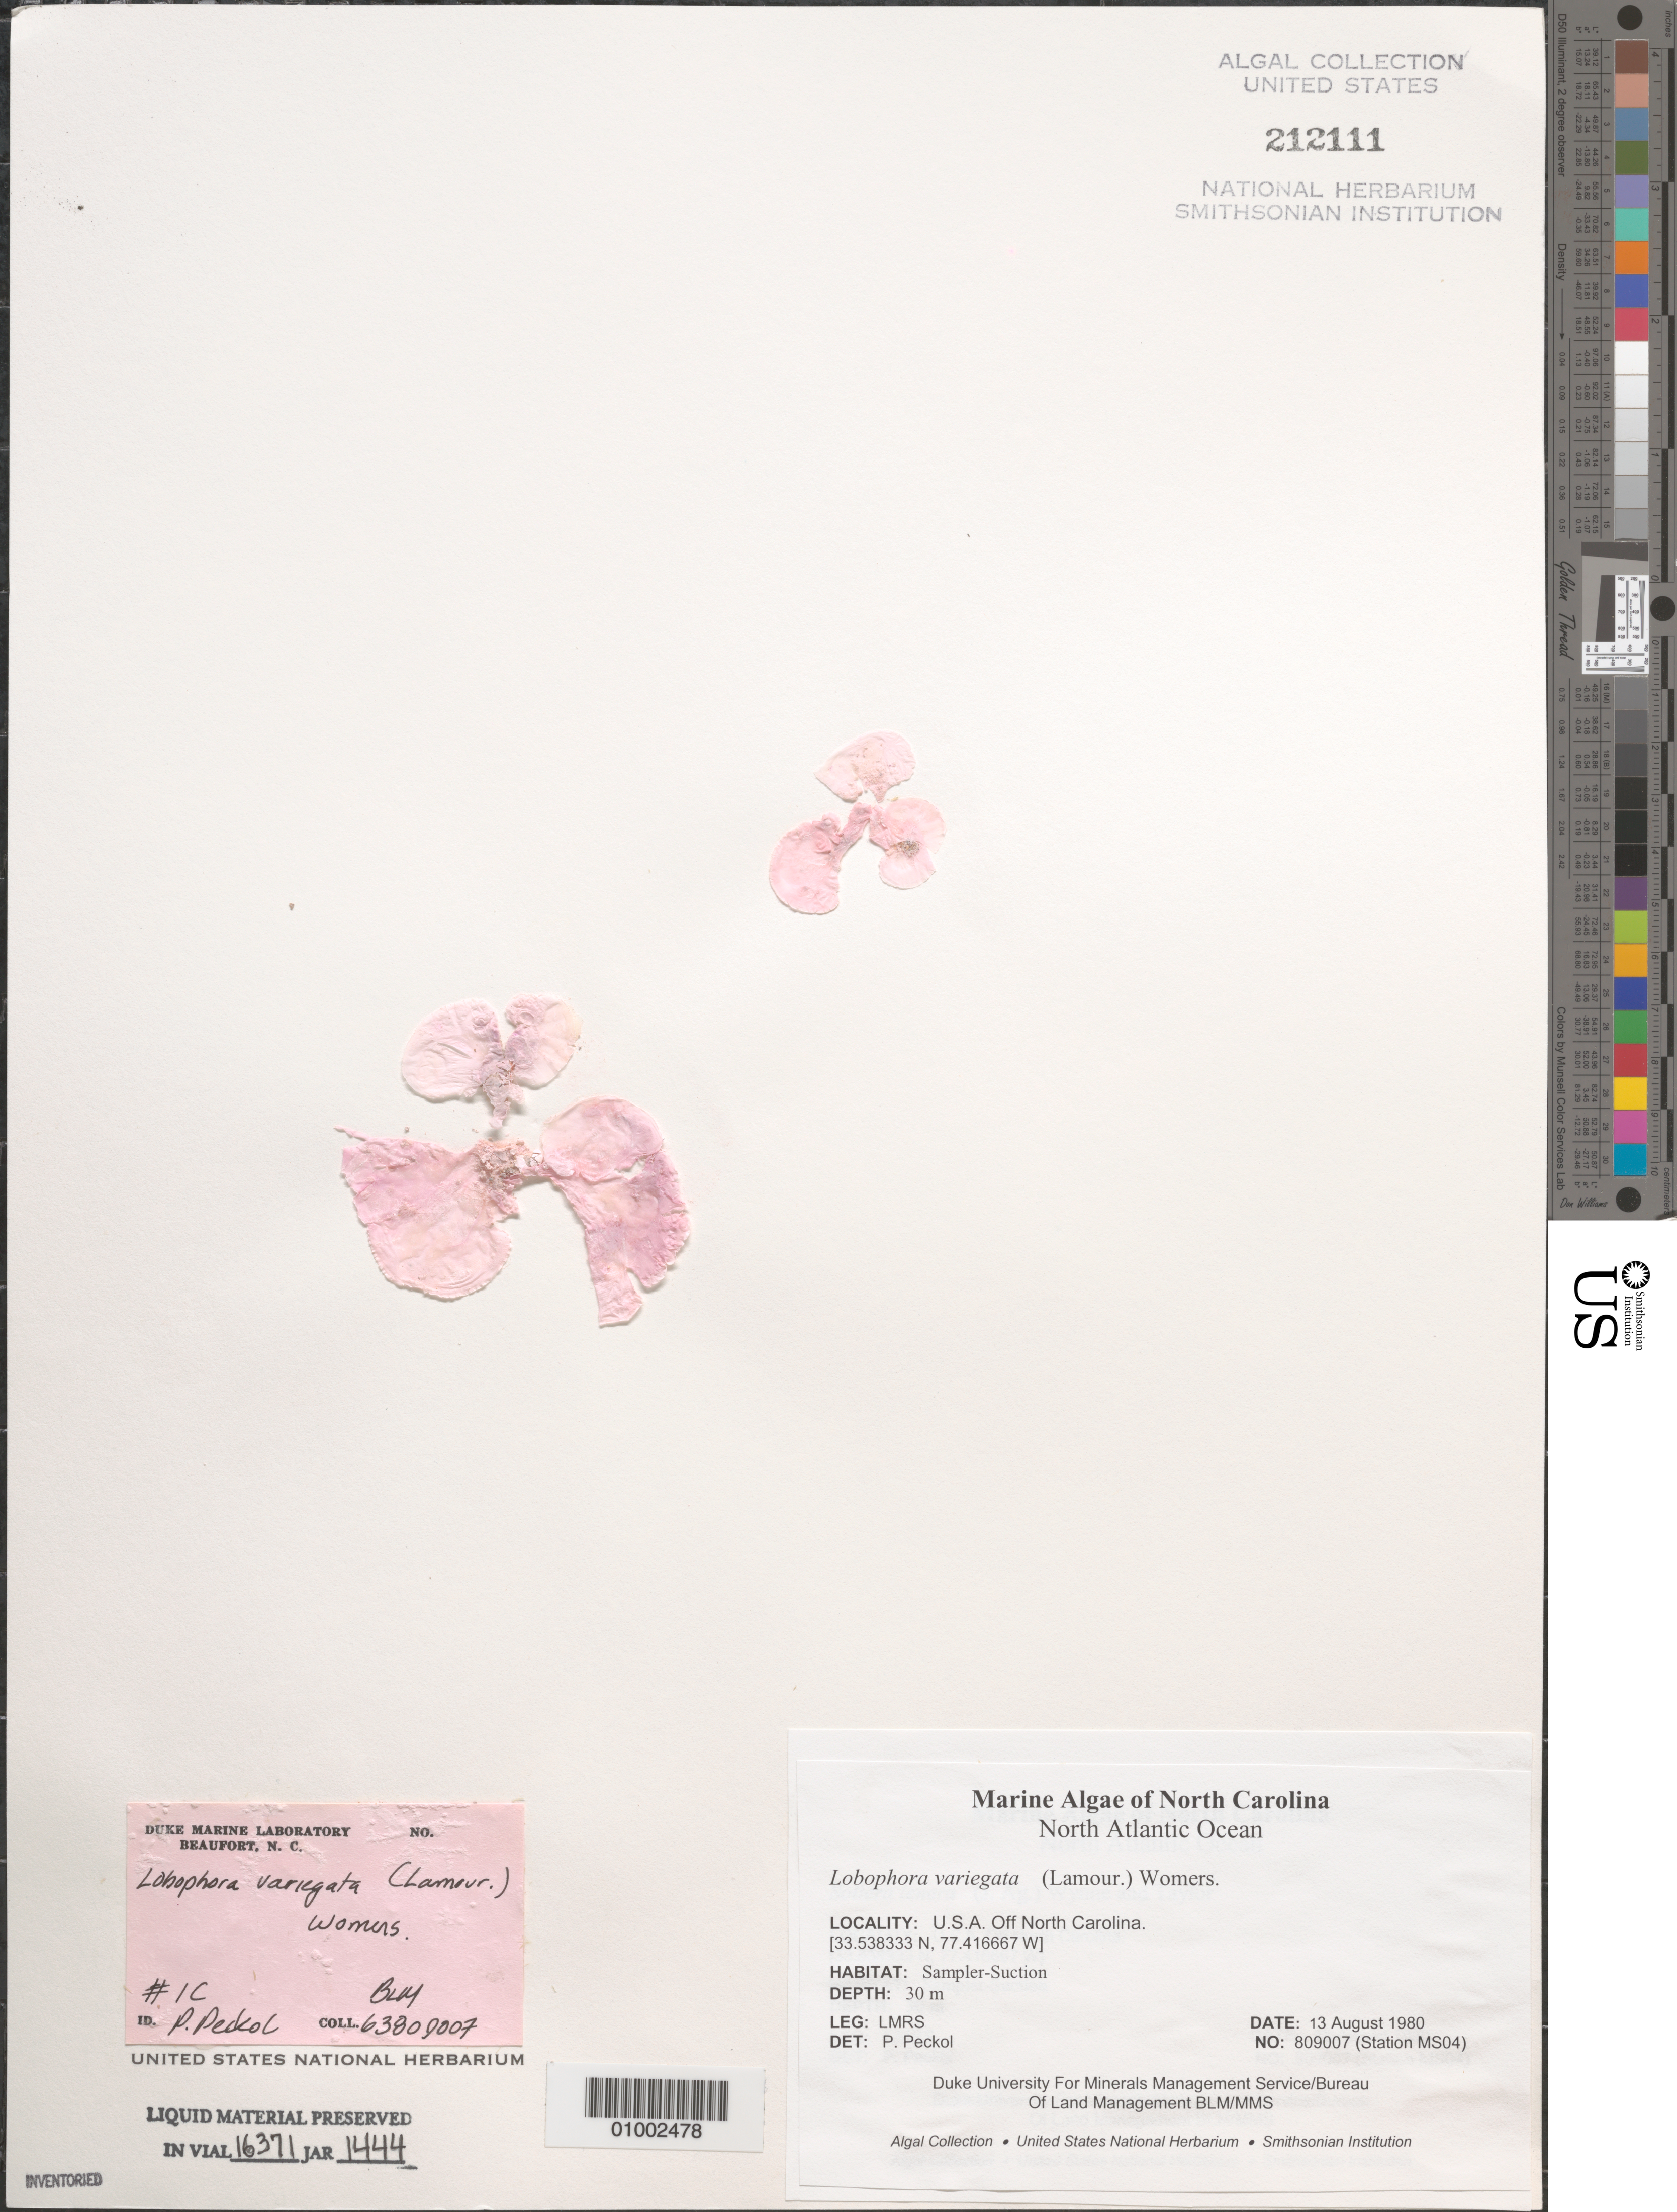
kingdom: Chromista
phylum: Ochrophyta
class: Phaeophyceae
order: Dictyotales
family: Dictyotaceae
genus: Lobophora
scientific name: Lobophora variegata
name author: (J.V.Lamouroux) Womersley & E.C. Oliveira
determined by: Peckol, P.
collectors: LMRS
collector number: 809007 (Station MS04)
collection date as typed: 13 Aug 1980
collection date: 1980-08-13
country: United States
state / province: North Carolina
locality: North Atlantic Ocean off North Carolina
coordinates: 33.538333 N, 77.416667 W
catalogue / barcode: US 212111